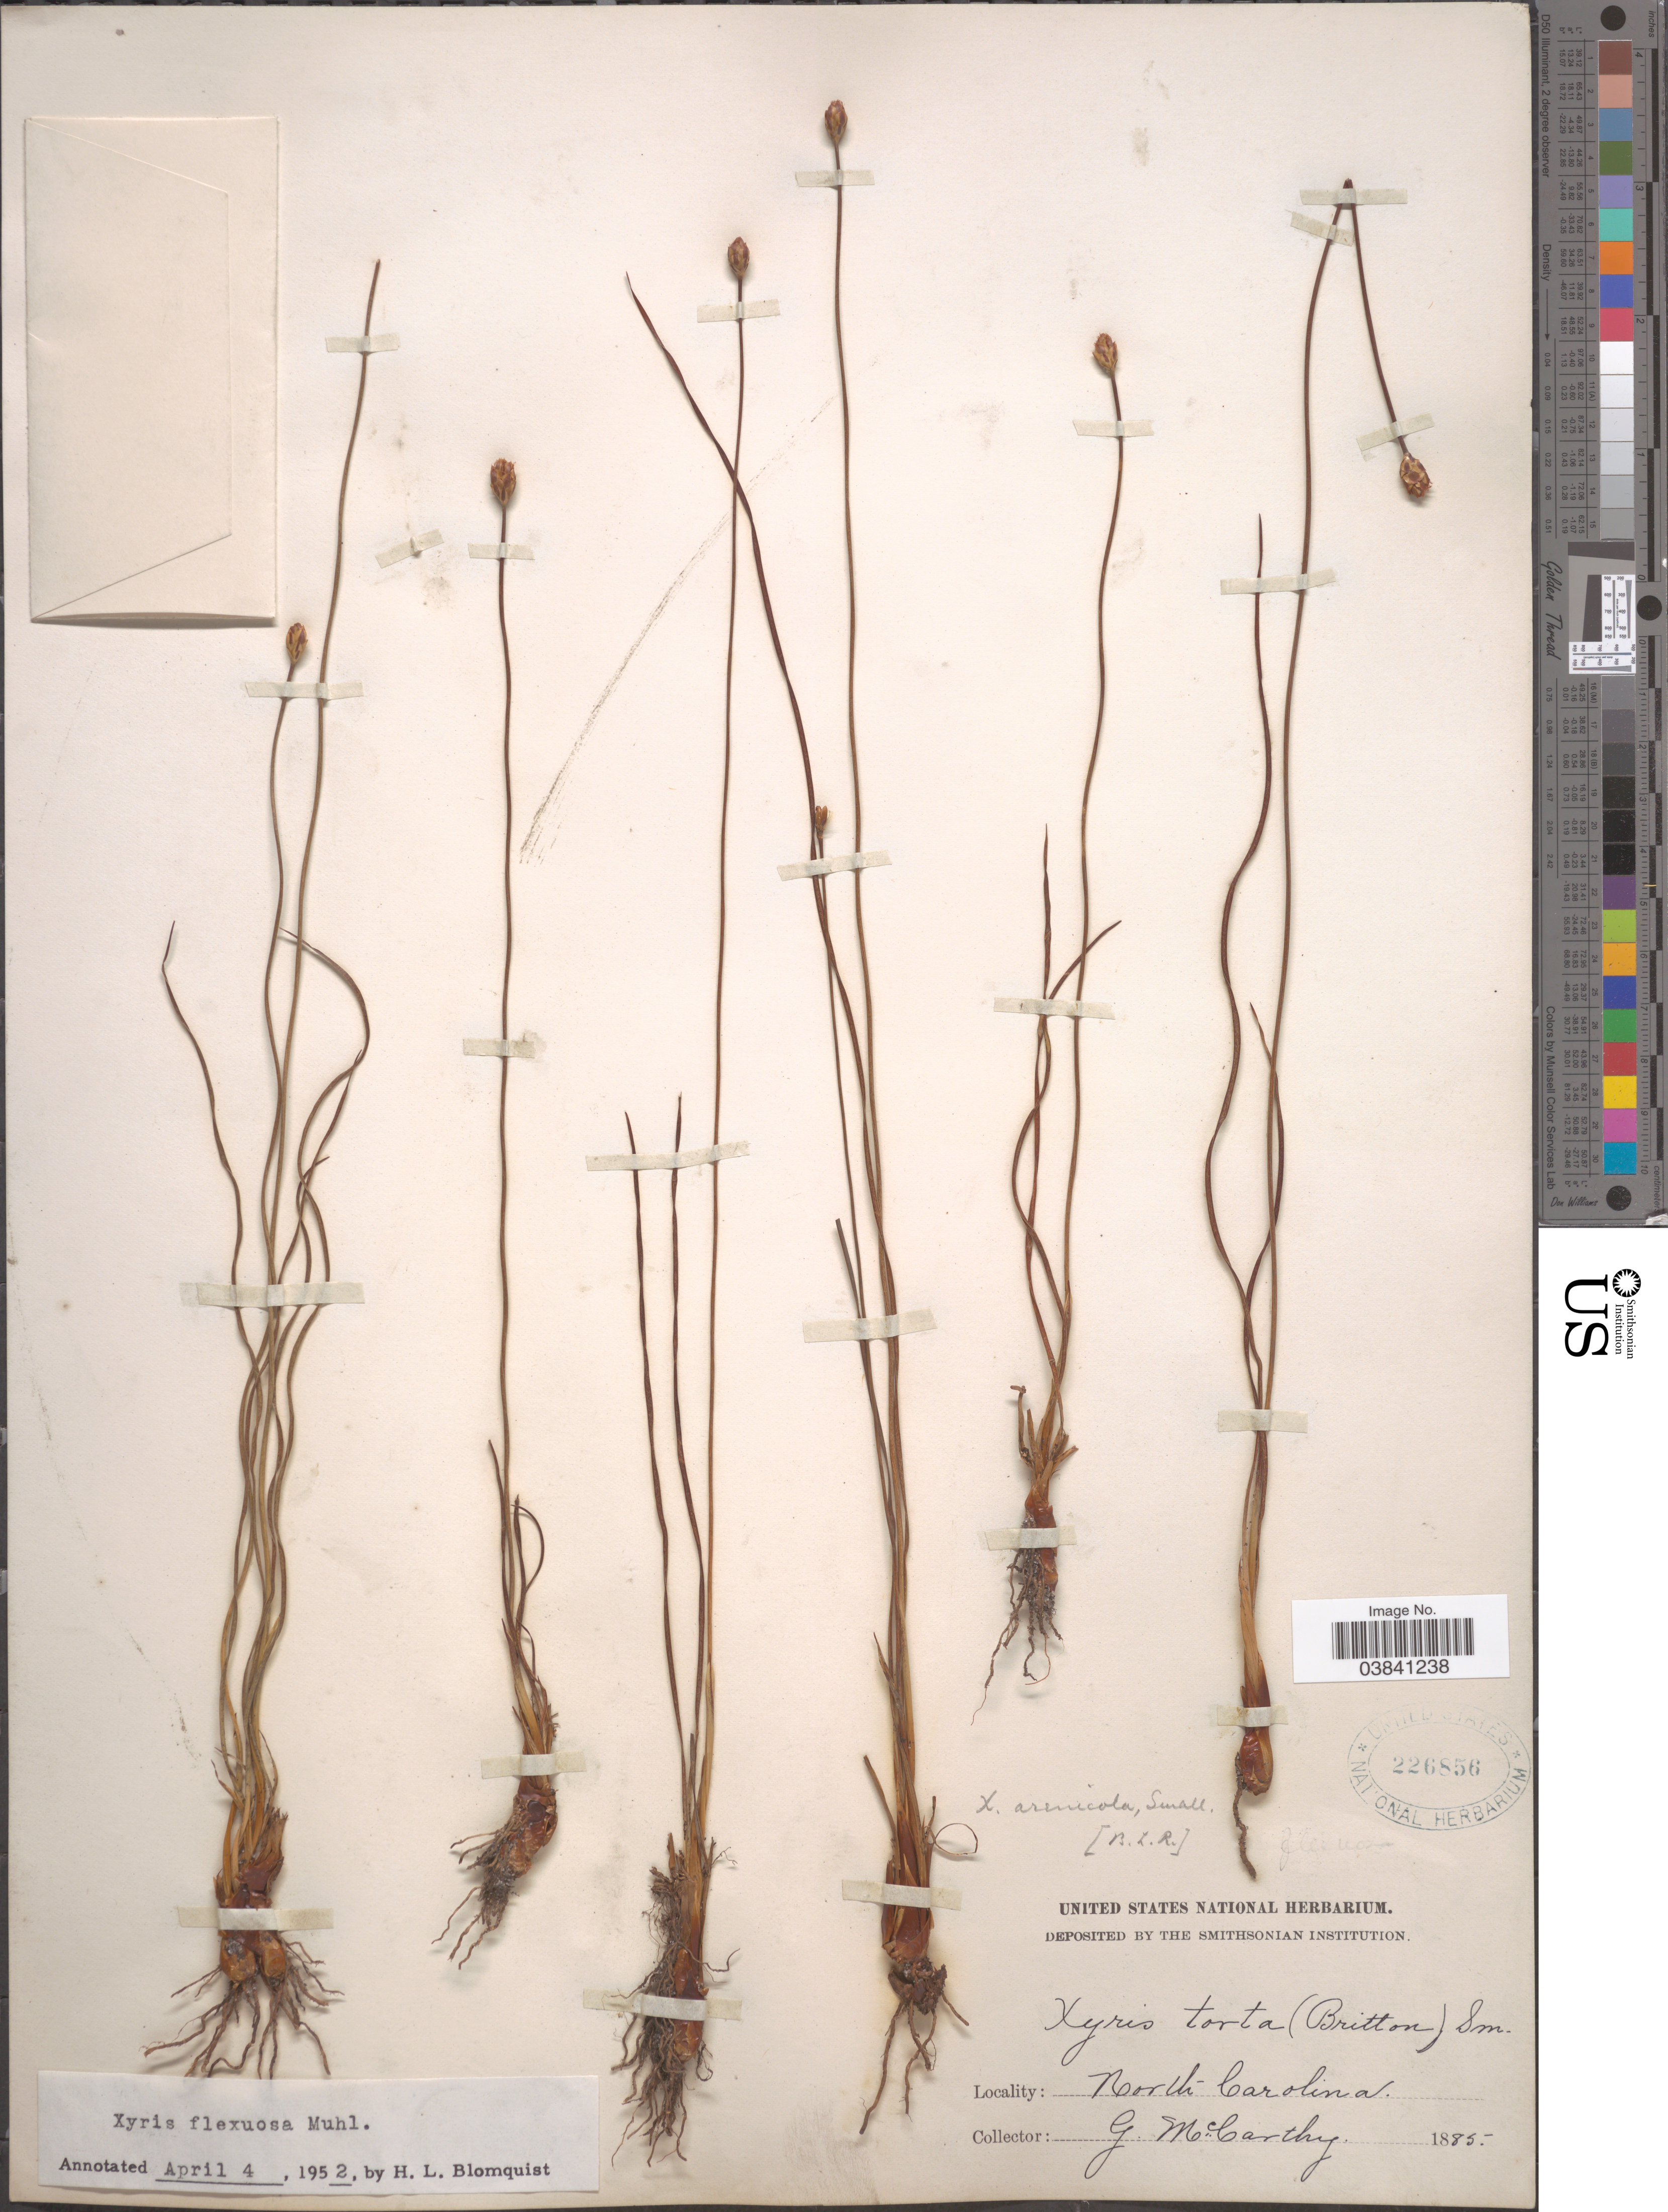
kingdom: Plantae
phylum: Tracheophyta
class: Liliopsida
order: Poales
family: Xyridaceae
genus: Xyris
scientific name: Xyris caroliniana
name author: Walter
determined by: Strong, Mark T., (BOT), Smithsonian Institution - National Museum of Natural History (UNITED STATES)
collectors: G. McCarthy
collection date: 1885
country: United States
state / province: North Carolina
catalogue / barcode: US 226856